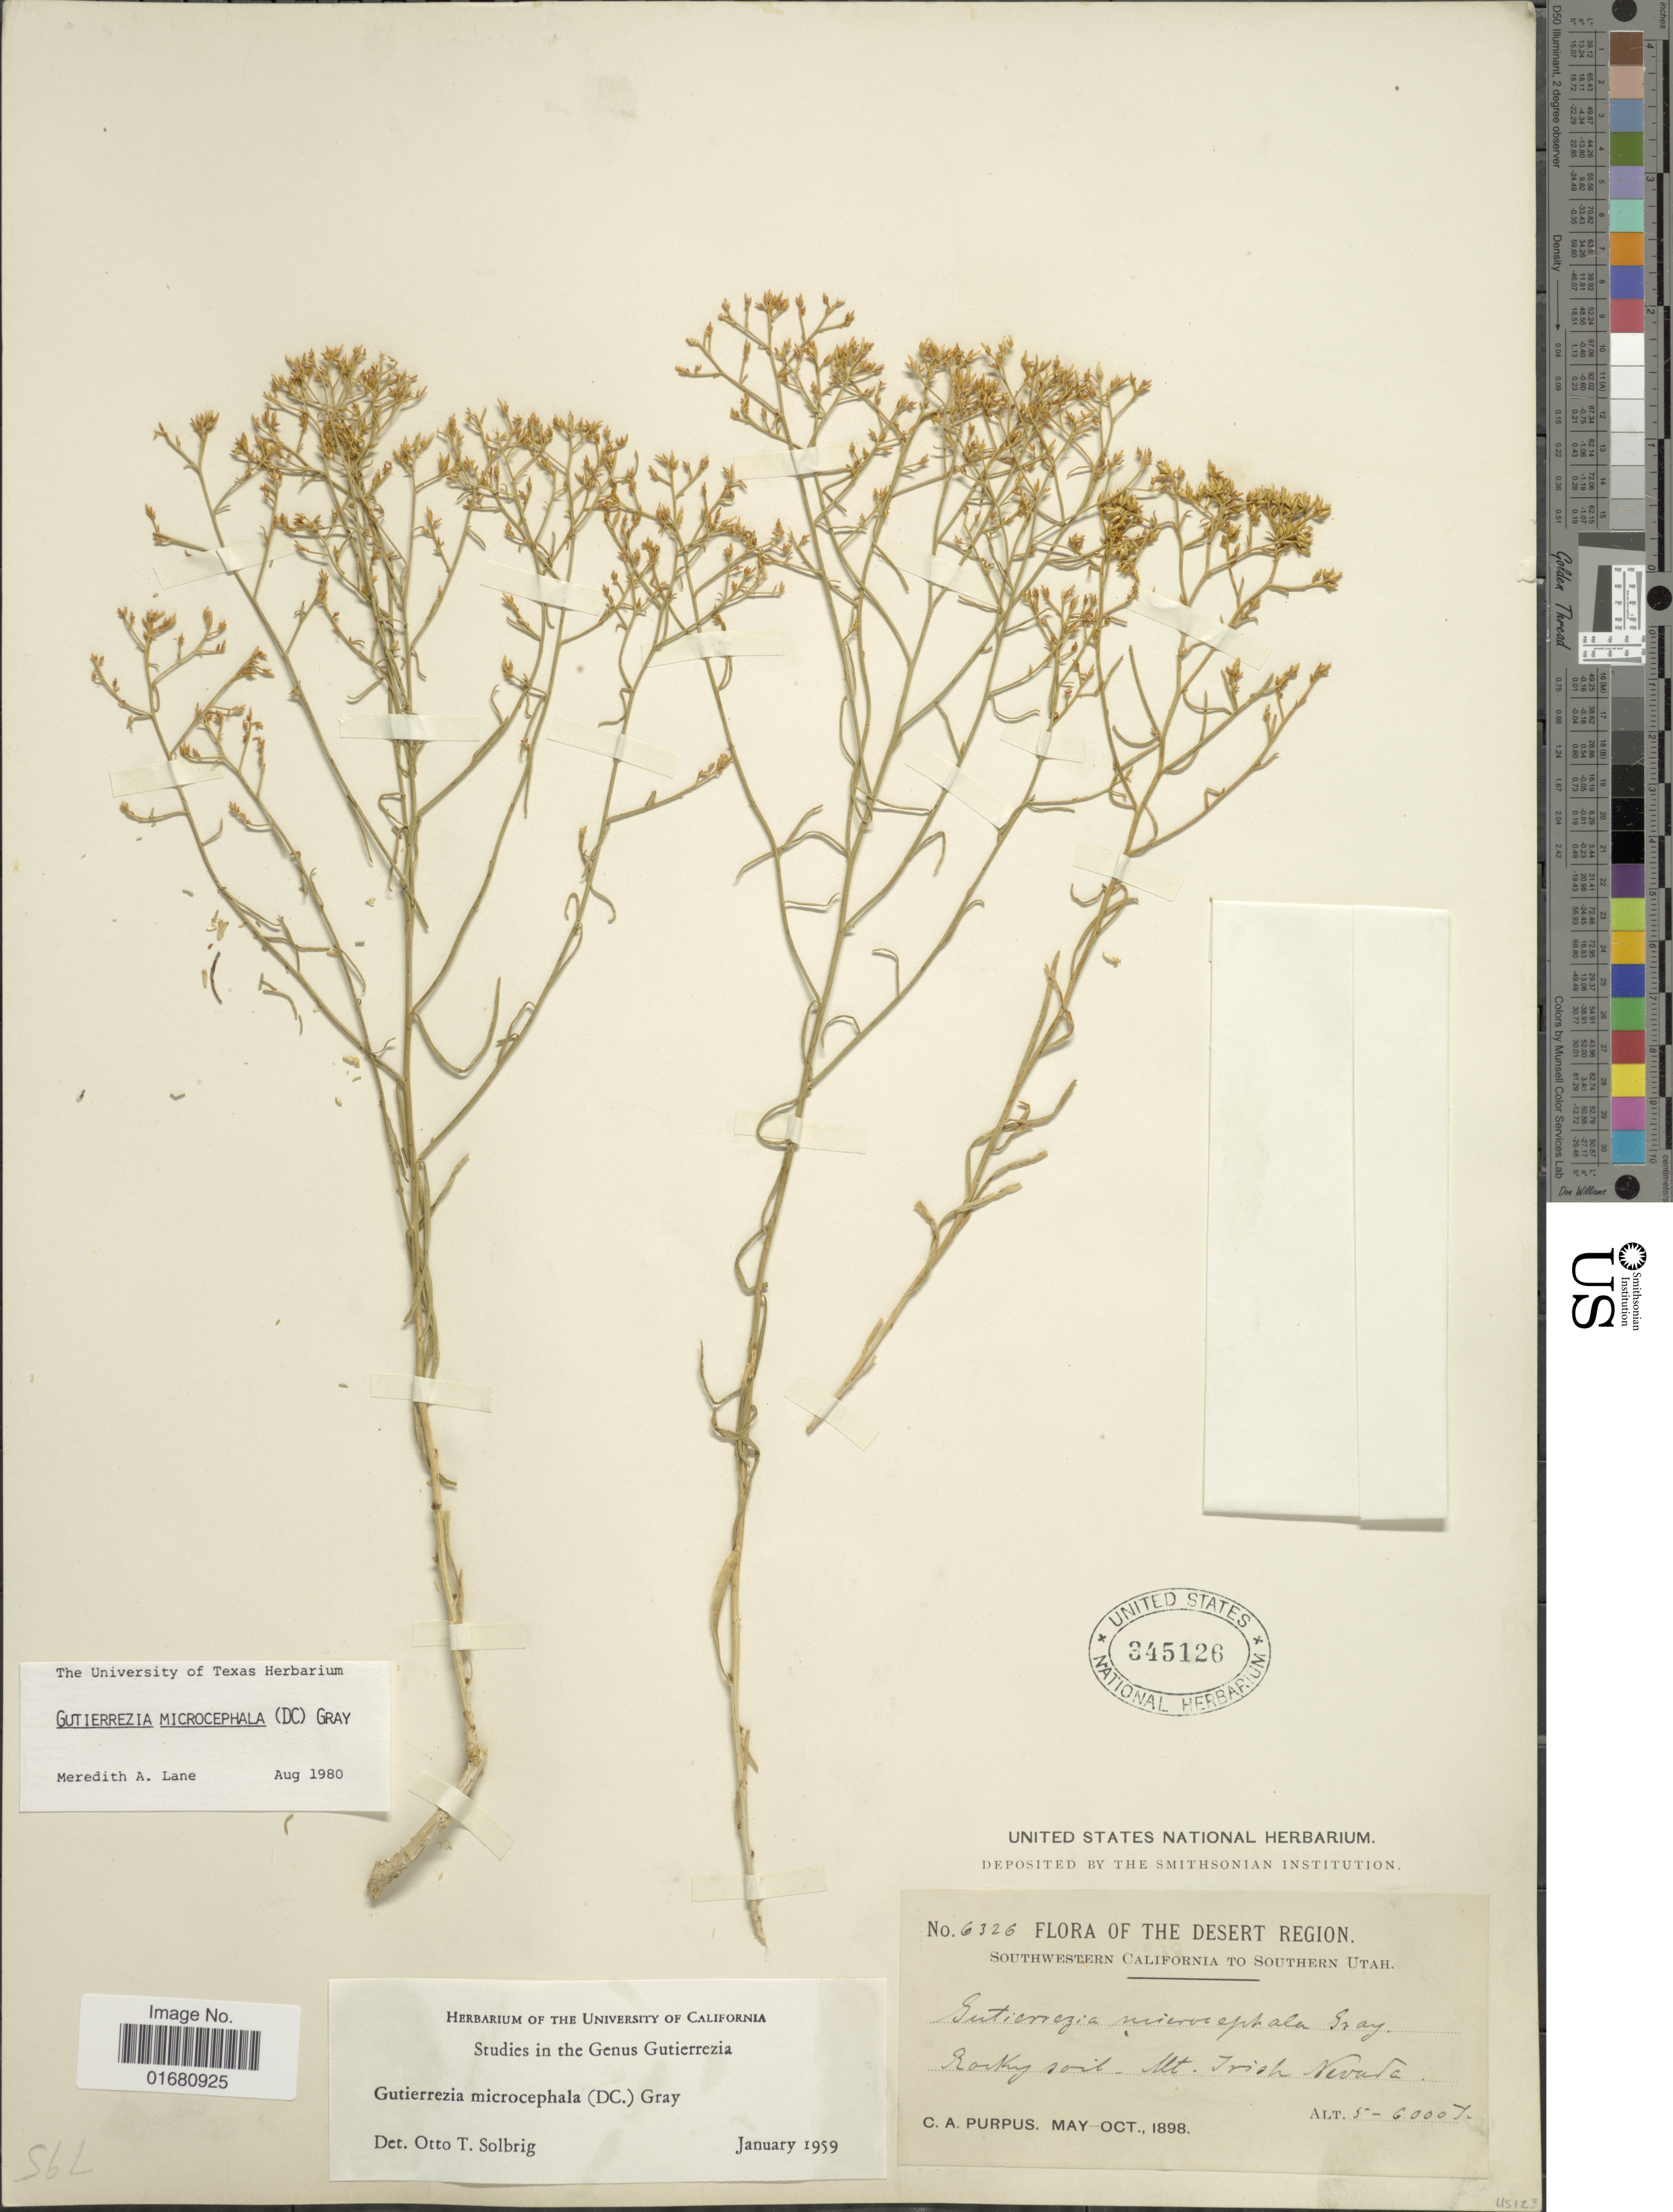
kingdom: Plantae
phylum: Tracheophyta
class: Magnoliopsida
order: Asterales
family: Asteraceae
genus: Gutierrezia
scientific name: Gutierrezia microcephala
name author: (DC.) A. Gray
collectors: C. A. Purpus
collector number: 6326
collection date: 1898-05/1898-10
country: United States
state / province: Nevada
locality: The Desert Region, Rocky soil, Mt. Irish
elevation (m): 1524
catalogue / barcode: US 345126